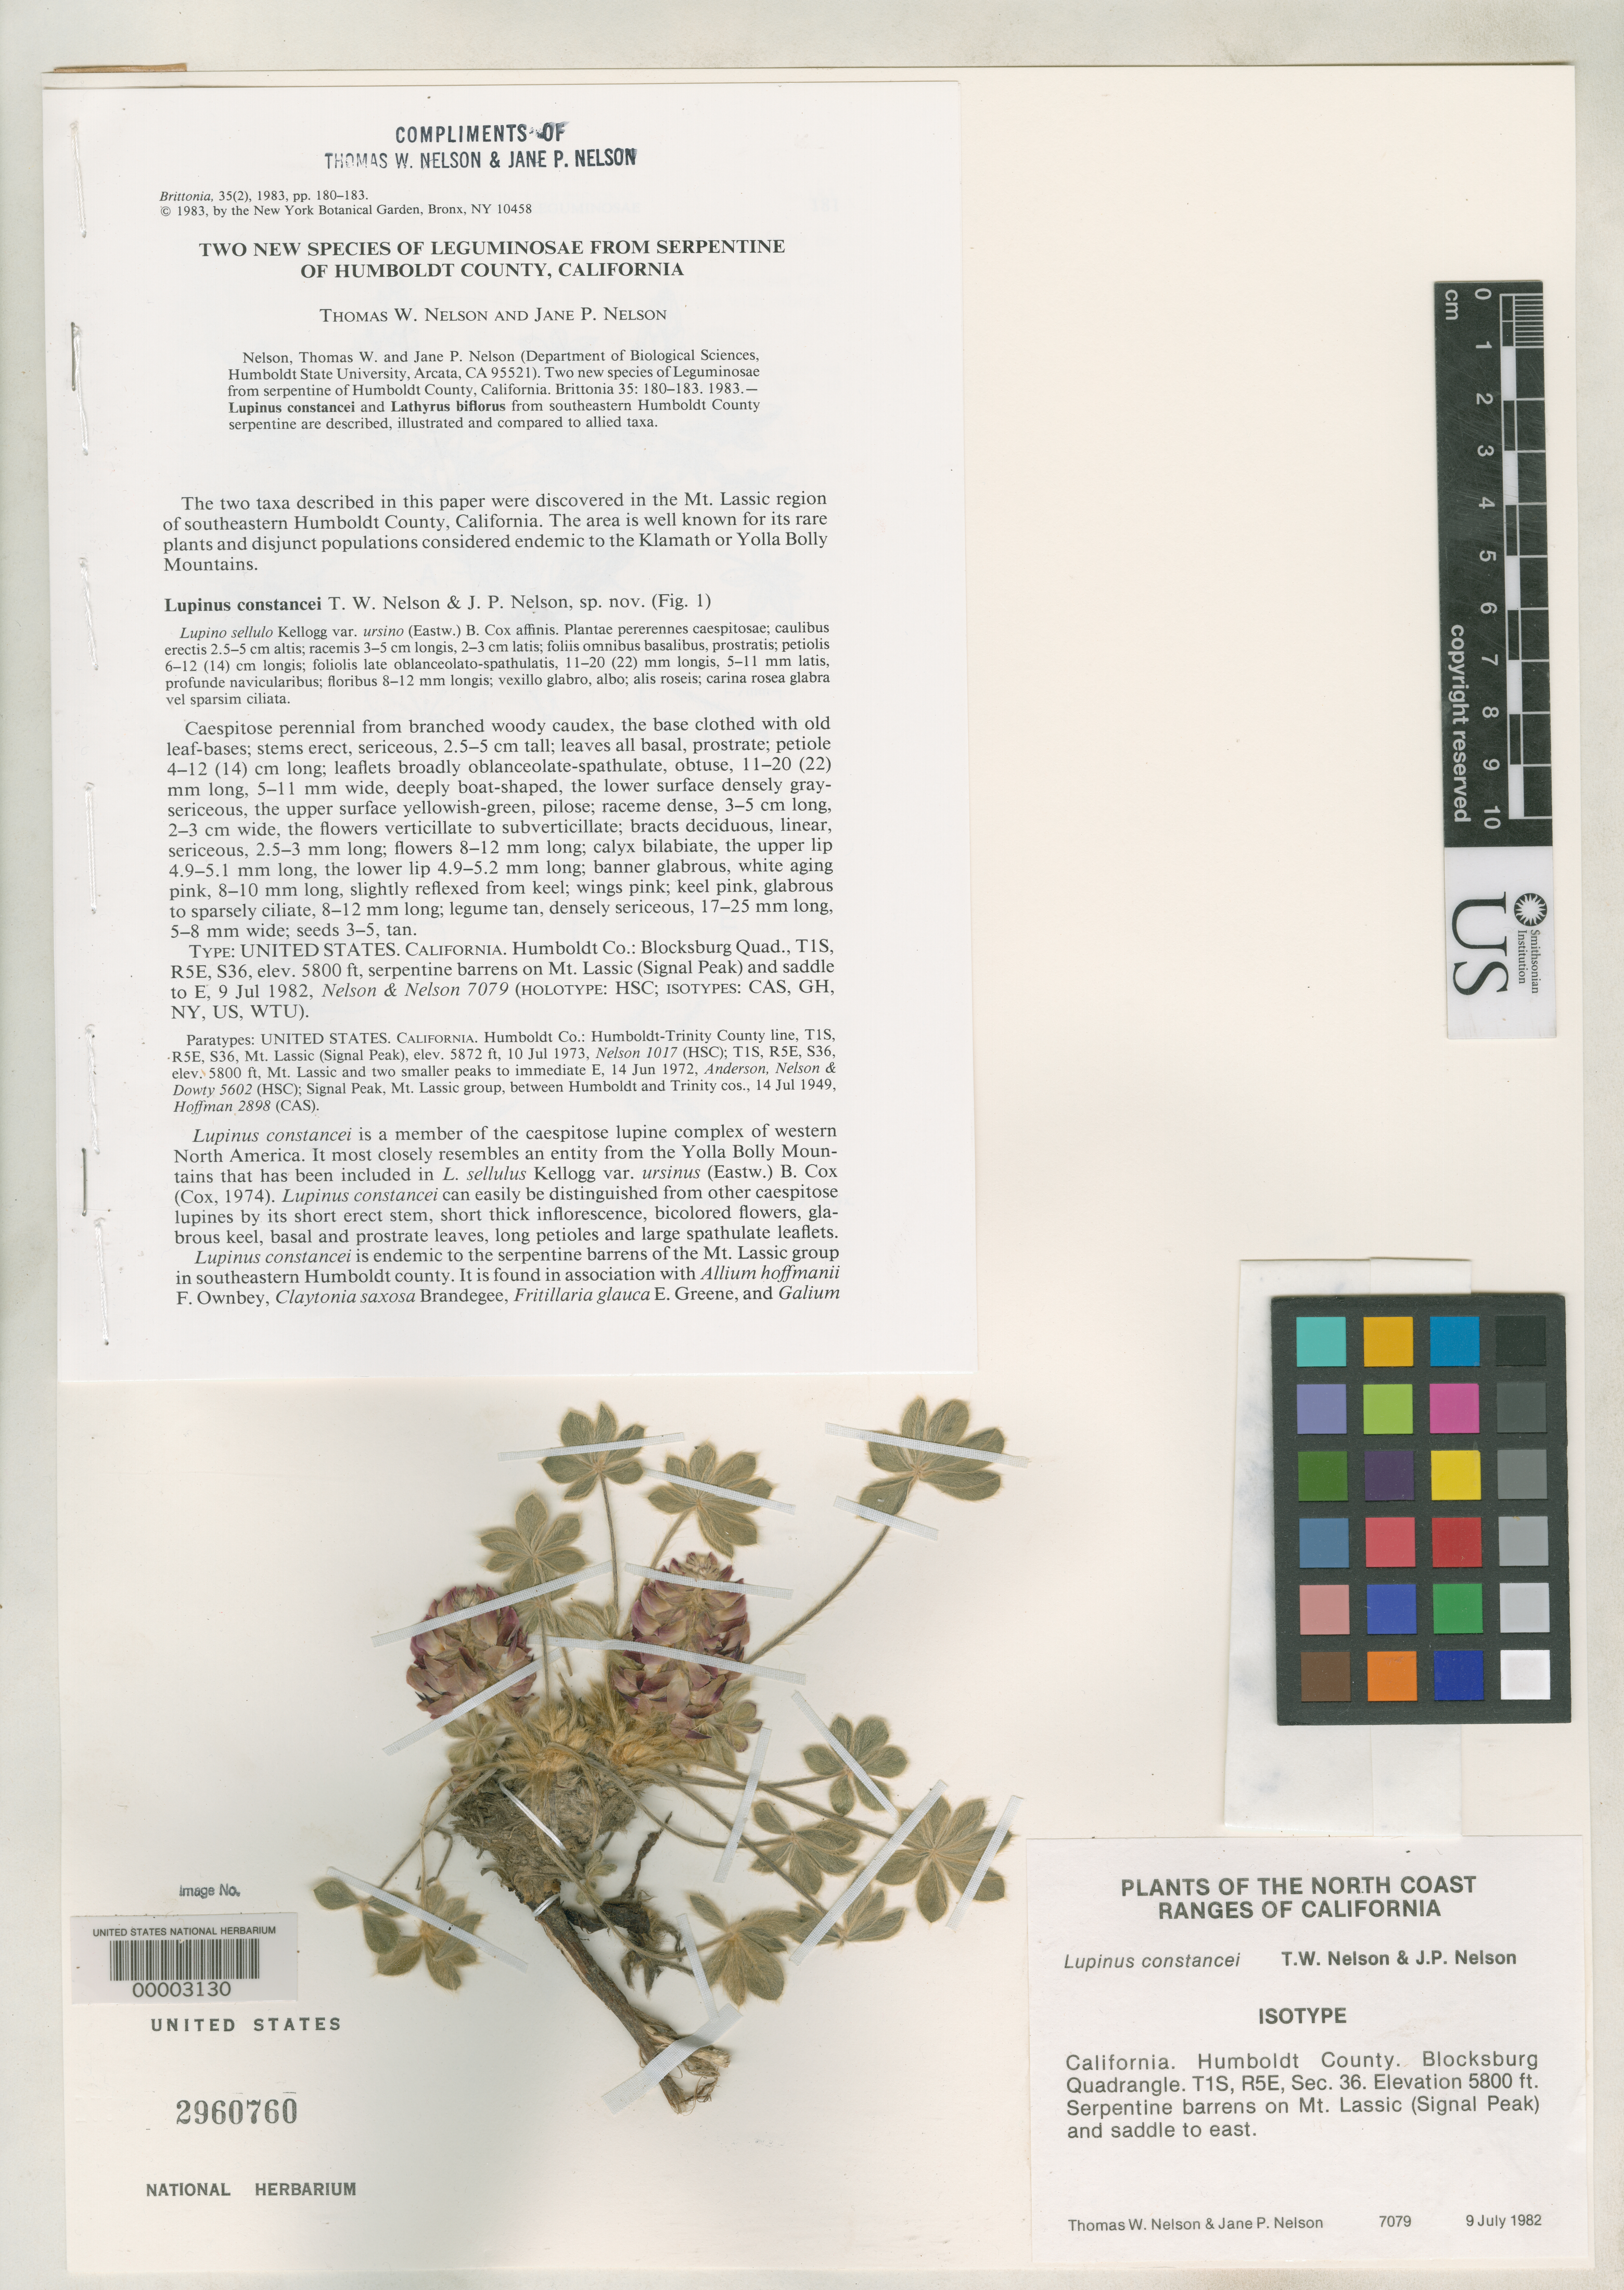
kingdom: Plantae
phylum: Tracheophyta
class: Magnoliopsida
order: Fabales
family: Fabaceae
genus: Lupinus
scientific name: Lupinus constancei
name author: T.W. Nelson & J.P. Nelson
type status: Isotype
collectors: T. W. Nelson & J. P. Nelson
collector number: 7079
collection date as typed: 09 Jul 1982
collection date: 1982-07-09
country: United States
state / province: California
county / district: Humboldt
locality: Blocksburg Quadrangle, serpentine barrens on Mt Lassic (Signal Peak); alt. 5800 ft.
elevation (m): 1768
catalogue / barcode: US 2960760